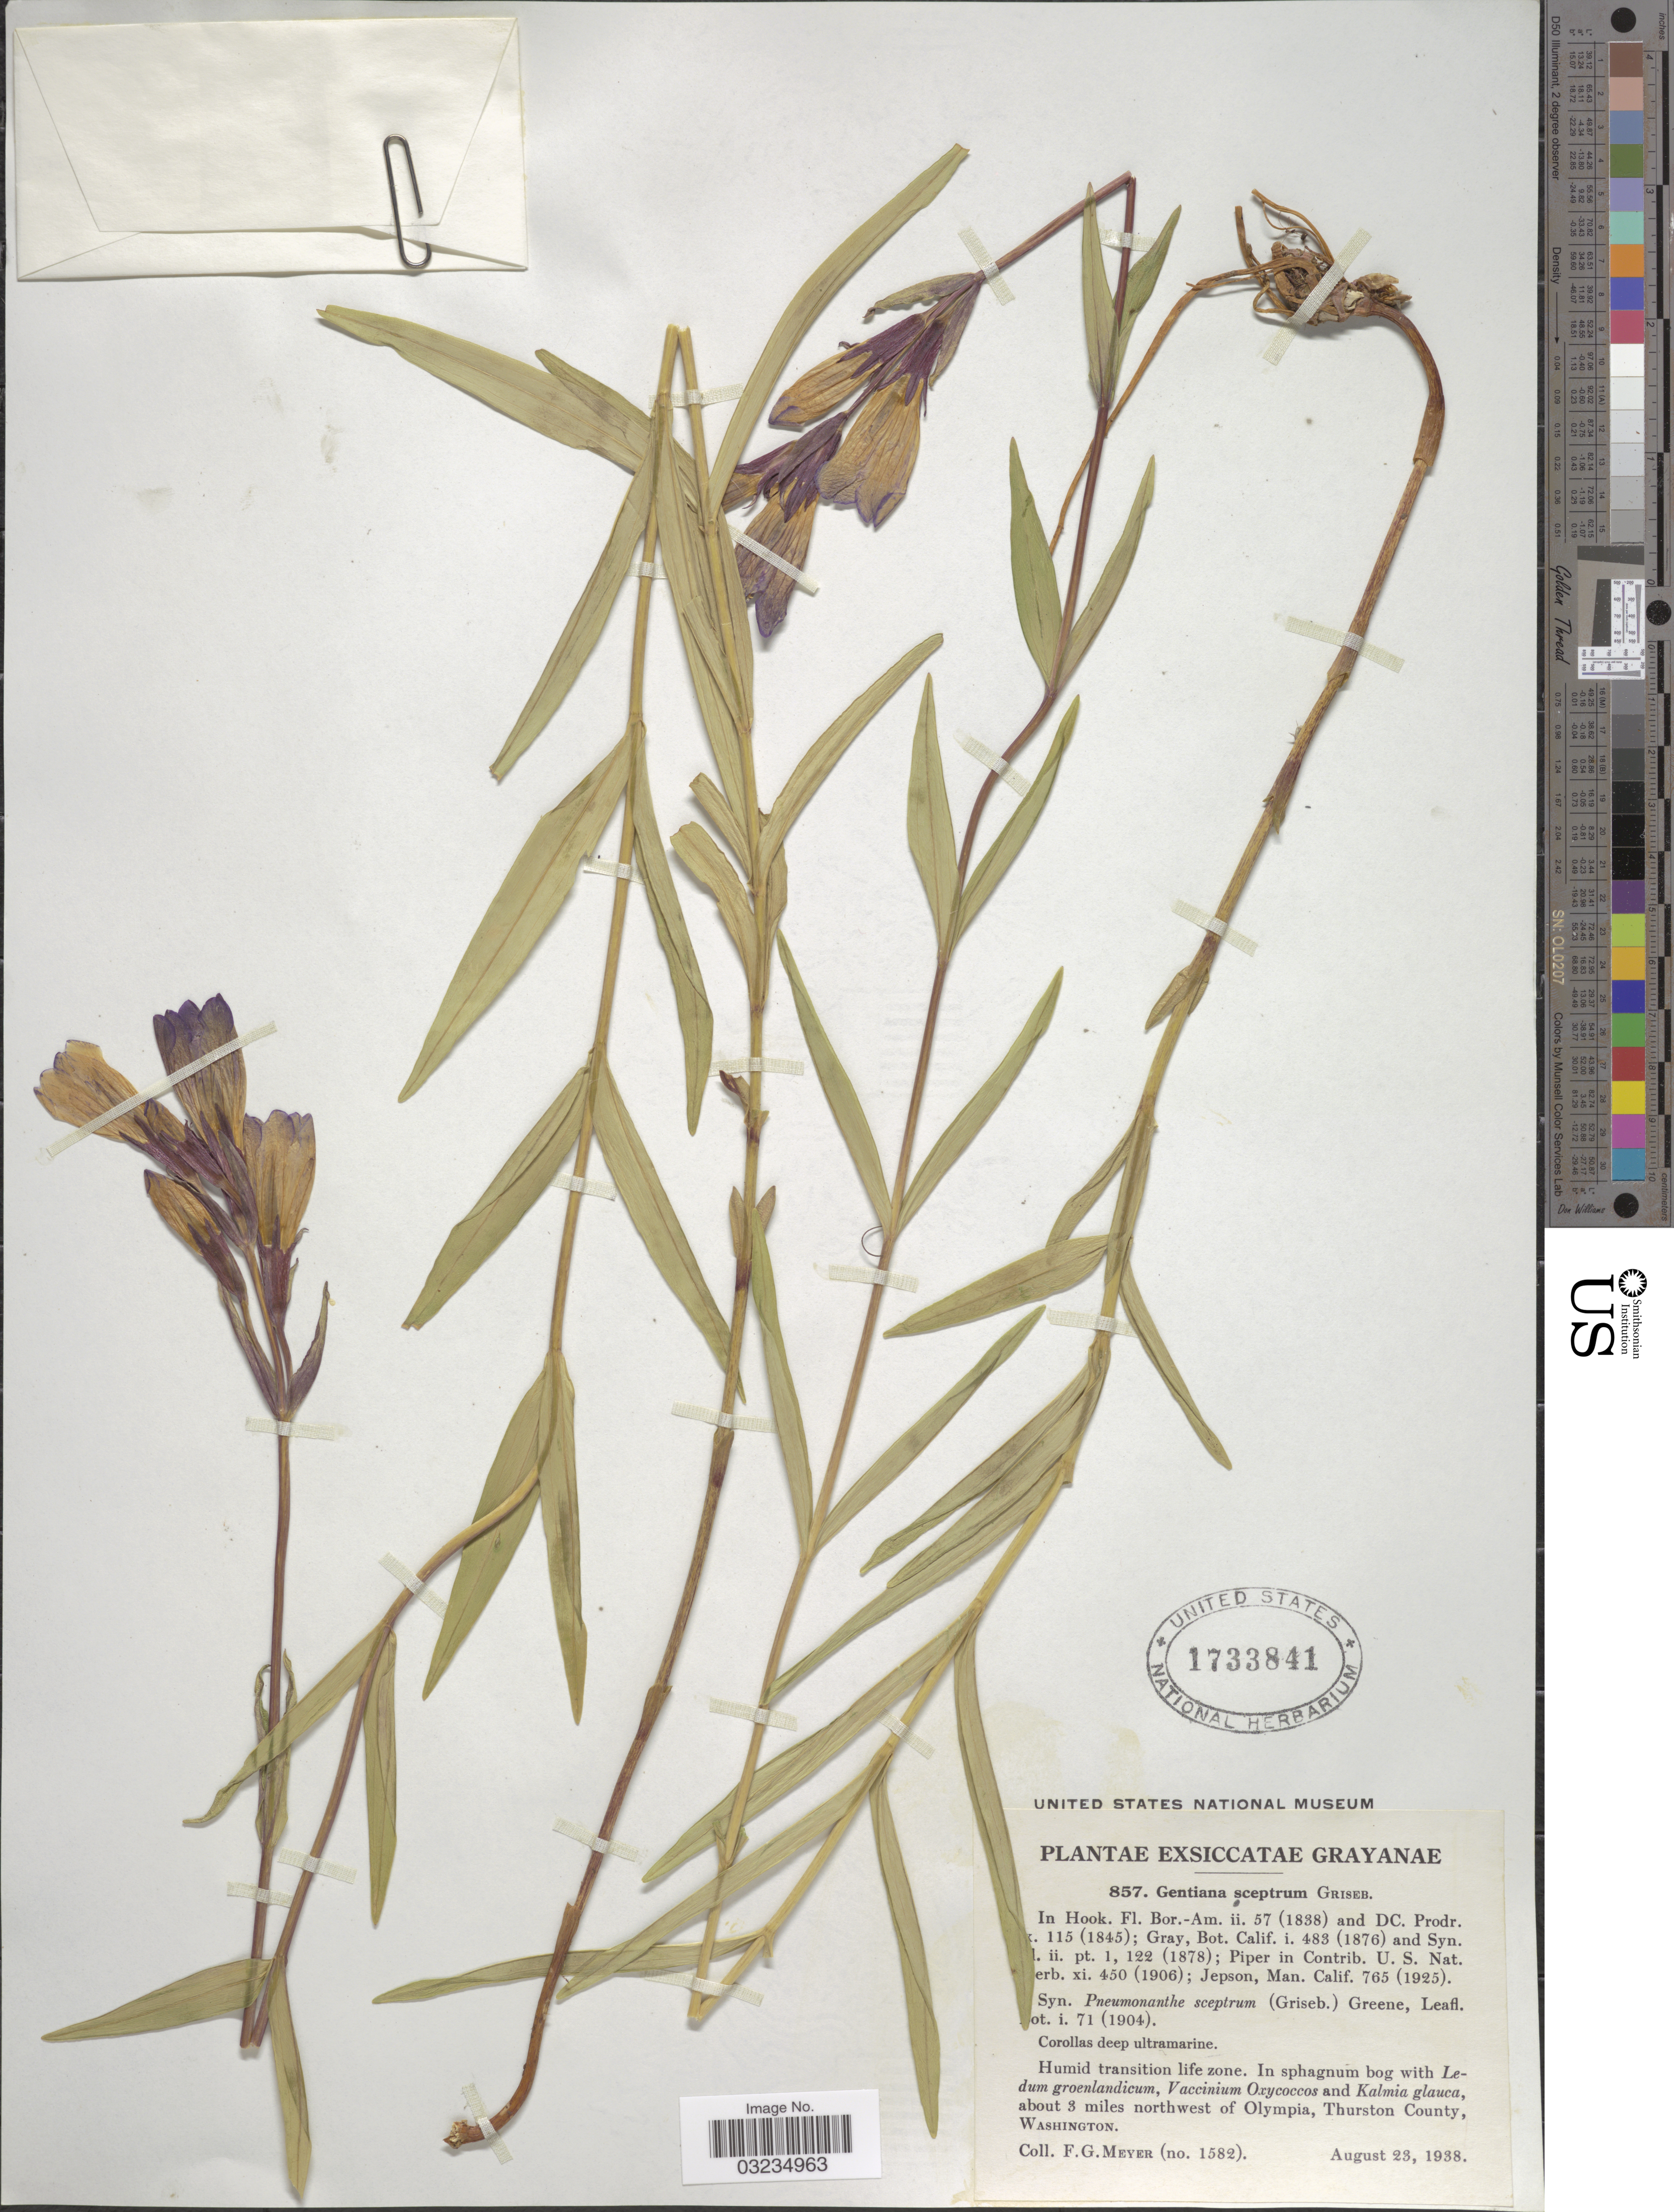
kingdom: Plantae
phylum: Tracheophyta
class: Magnoliopsida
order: Gentianales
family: Gentianaceae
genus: Gentiana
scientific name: Gentiana sceptrum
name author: Griseb.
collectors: F. G. Meyer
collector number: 1582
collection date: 1938-08-23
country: United States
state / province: Washington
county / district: Thurston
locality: About 3 miles northwest of Olympia, Thurston County.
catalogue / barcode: US 1733841